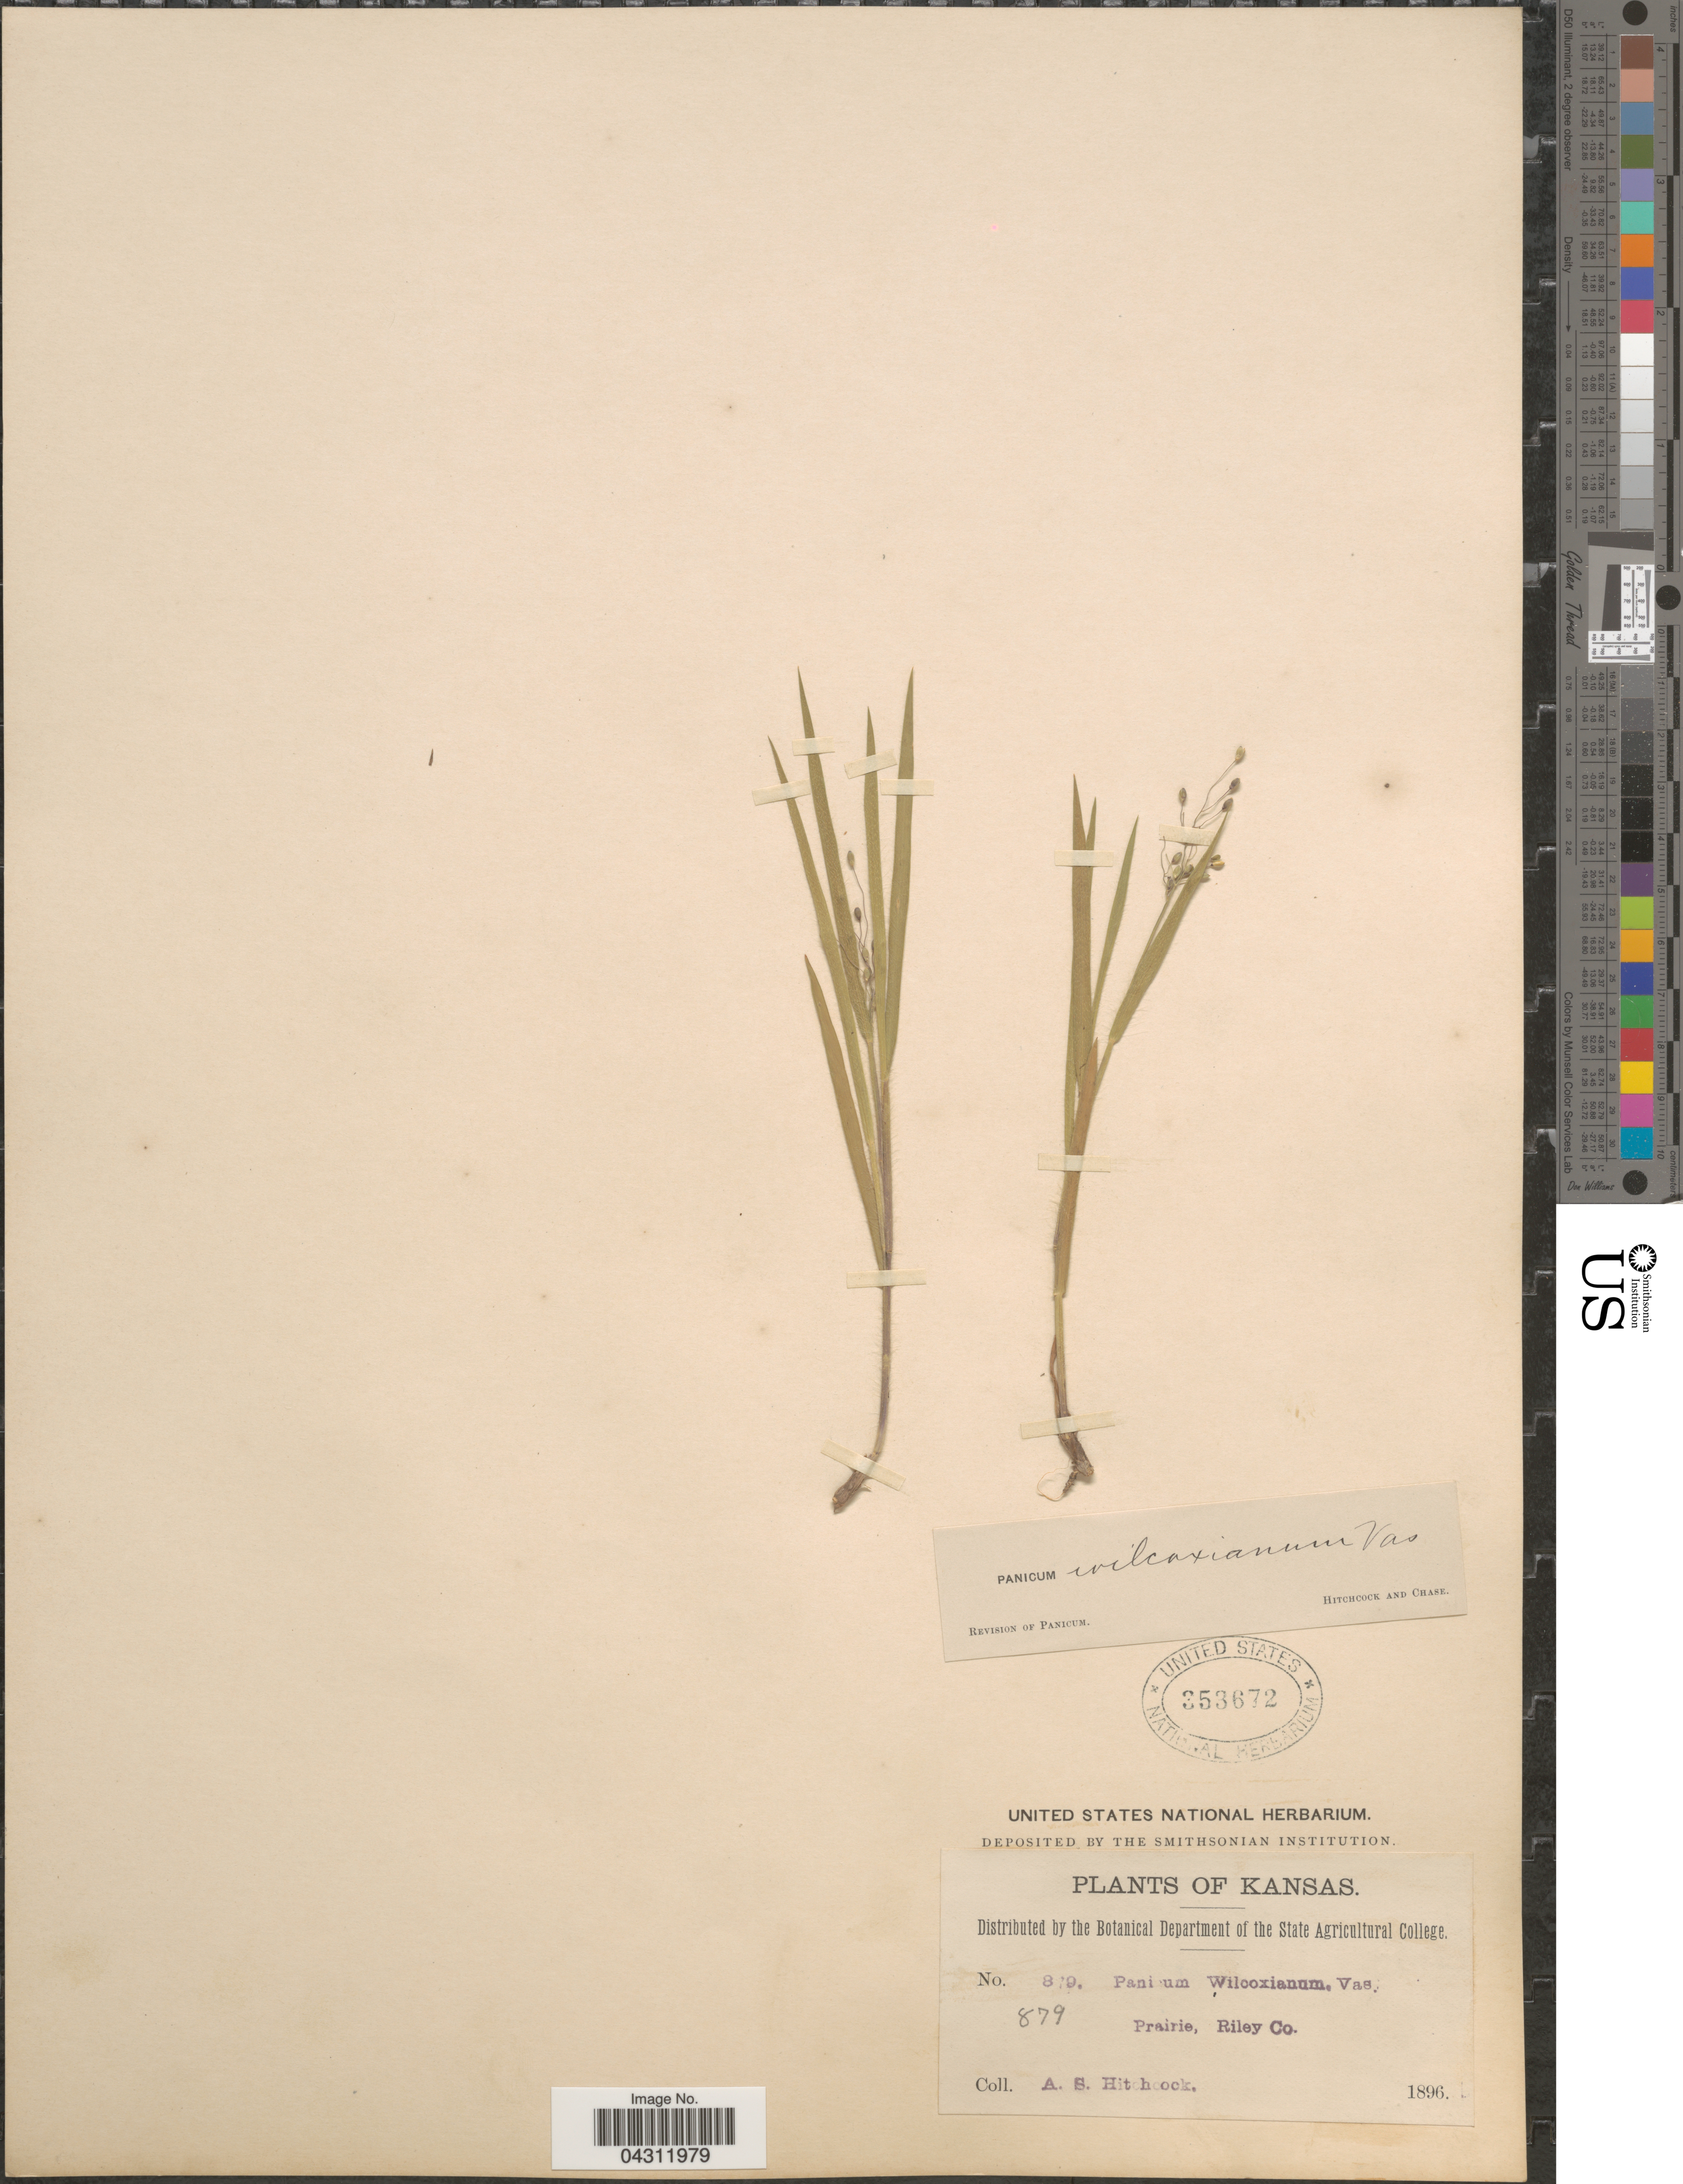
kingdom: Plantae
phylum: Tracheophyta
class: Liliopsida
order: Poales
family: Poaceae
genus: Dichanthelium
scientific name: Dichanthelium wilcoxianum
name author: Freckmann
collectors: A. S. Hitchcock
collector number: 879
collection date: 1896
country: United States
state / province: Kansas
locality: Riley Co.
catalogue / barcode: US 353672